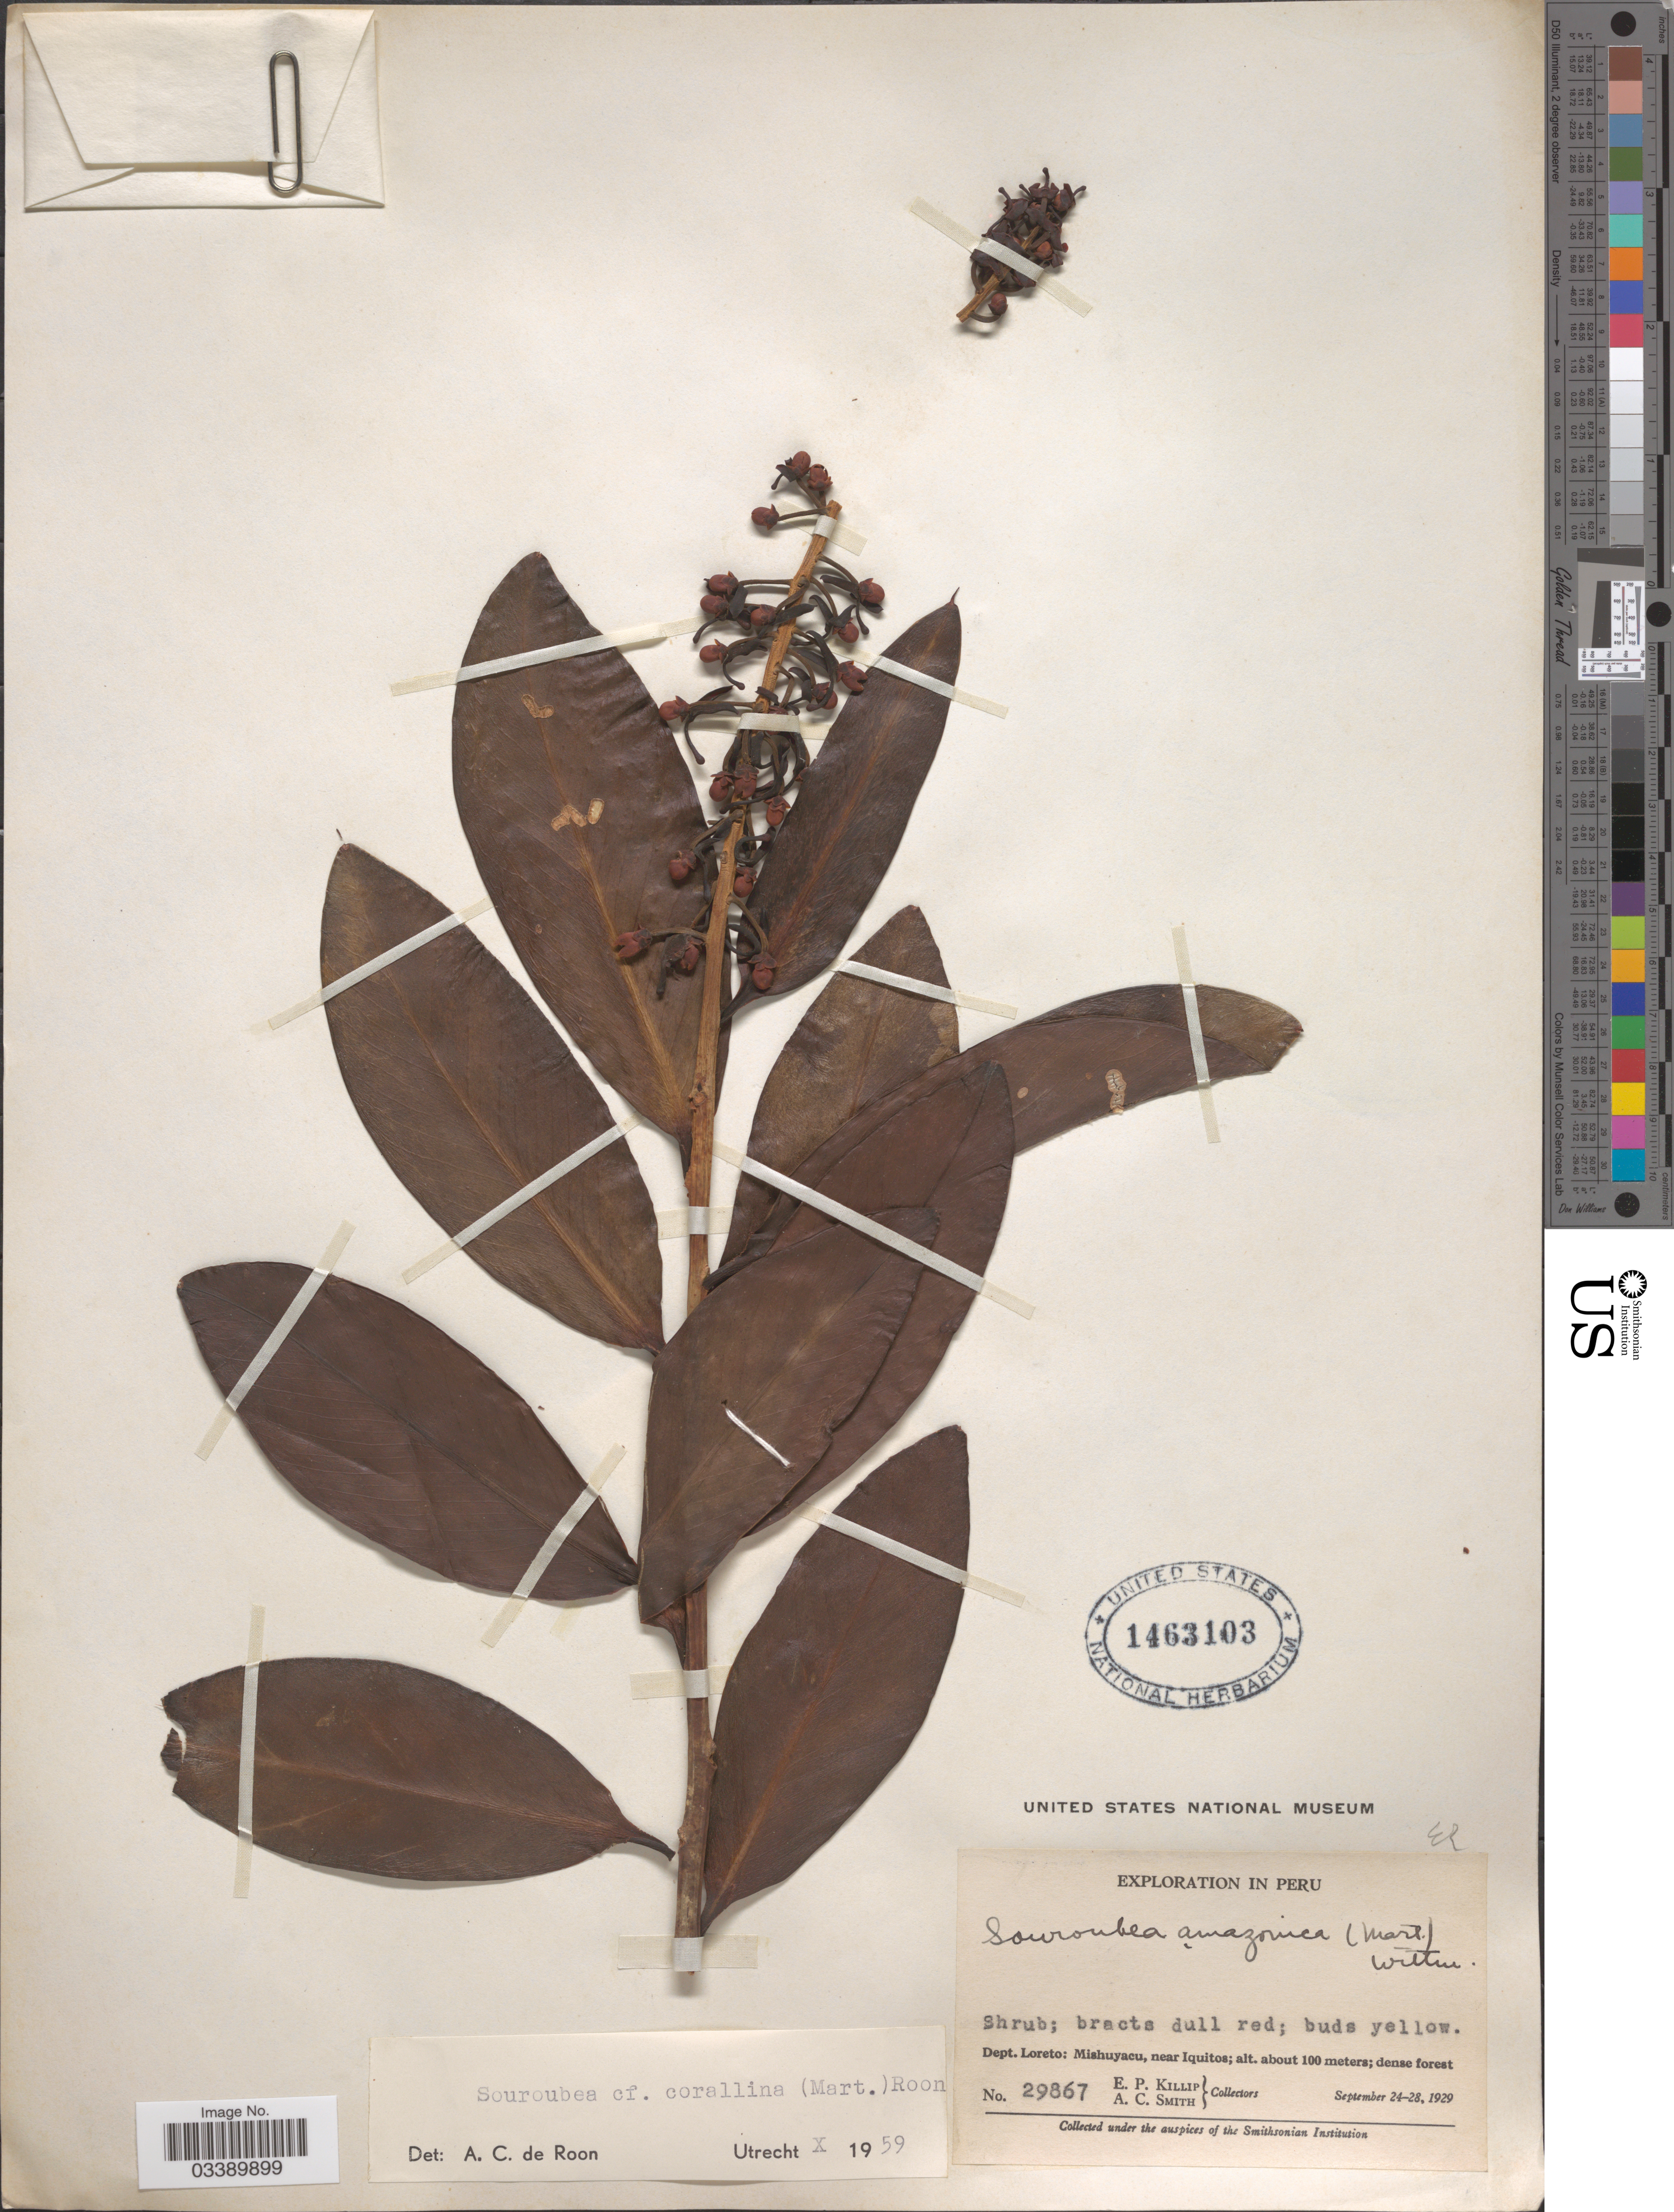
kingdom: Plantae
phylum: Tracheophyta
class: Magnoliopsida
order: Ericales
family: Marcgraviaceae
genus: Souroubea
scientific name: Souroubea corallina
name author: (Mart.) de Roon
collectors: E. P. Killip & A. C. Smith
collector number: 29867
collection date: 1929-09-24/1929-09-28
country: Peru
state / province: Loreto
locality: Dept. Loreto: Mishuyacu, near Iquitos.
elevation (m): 100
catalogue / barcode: US 1463103